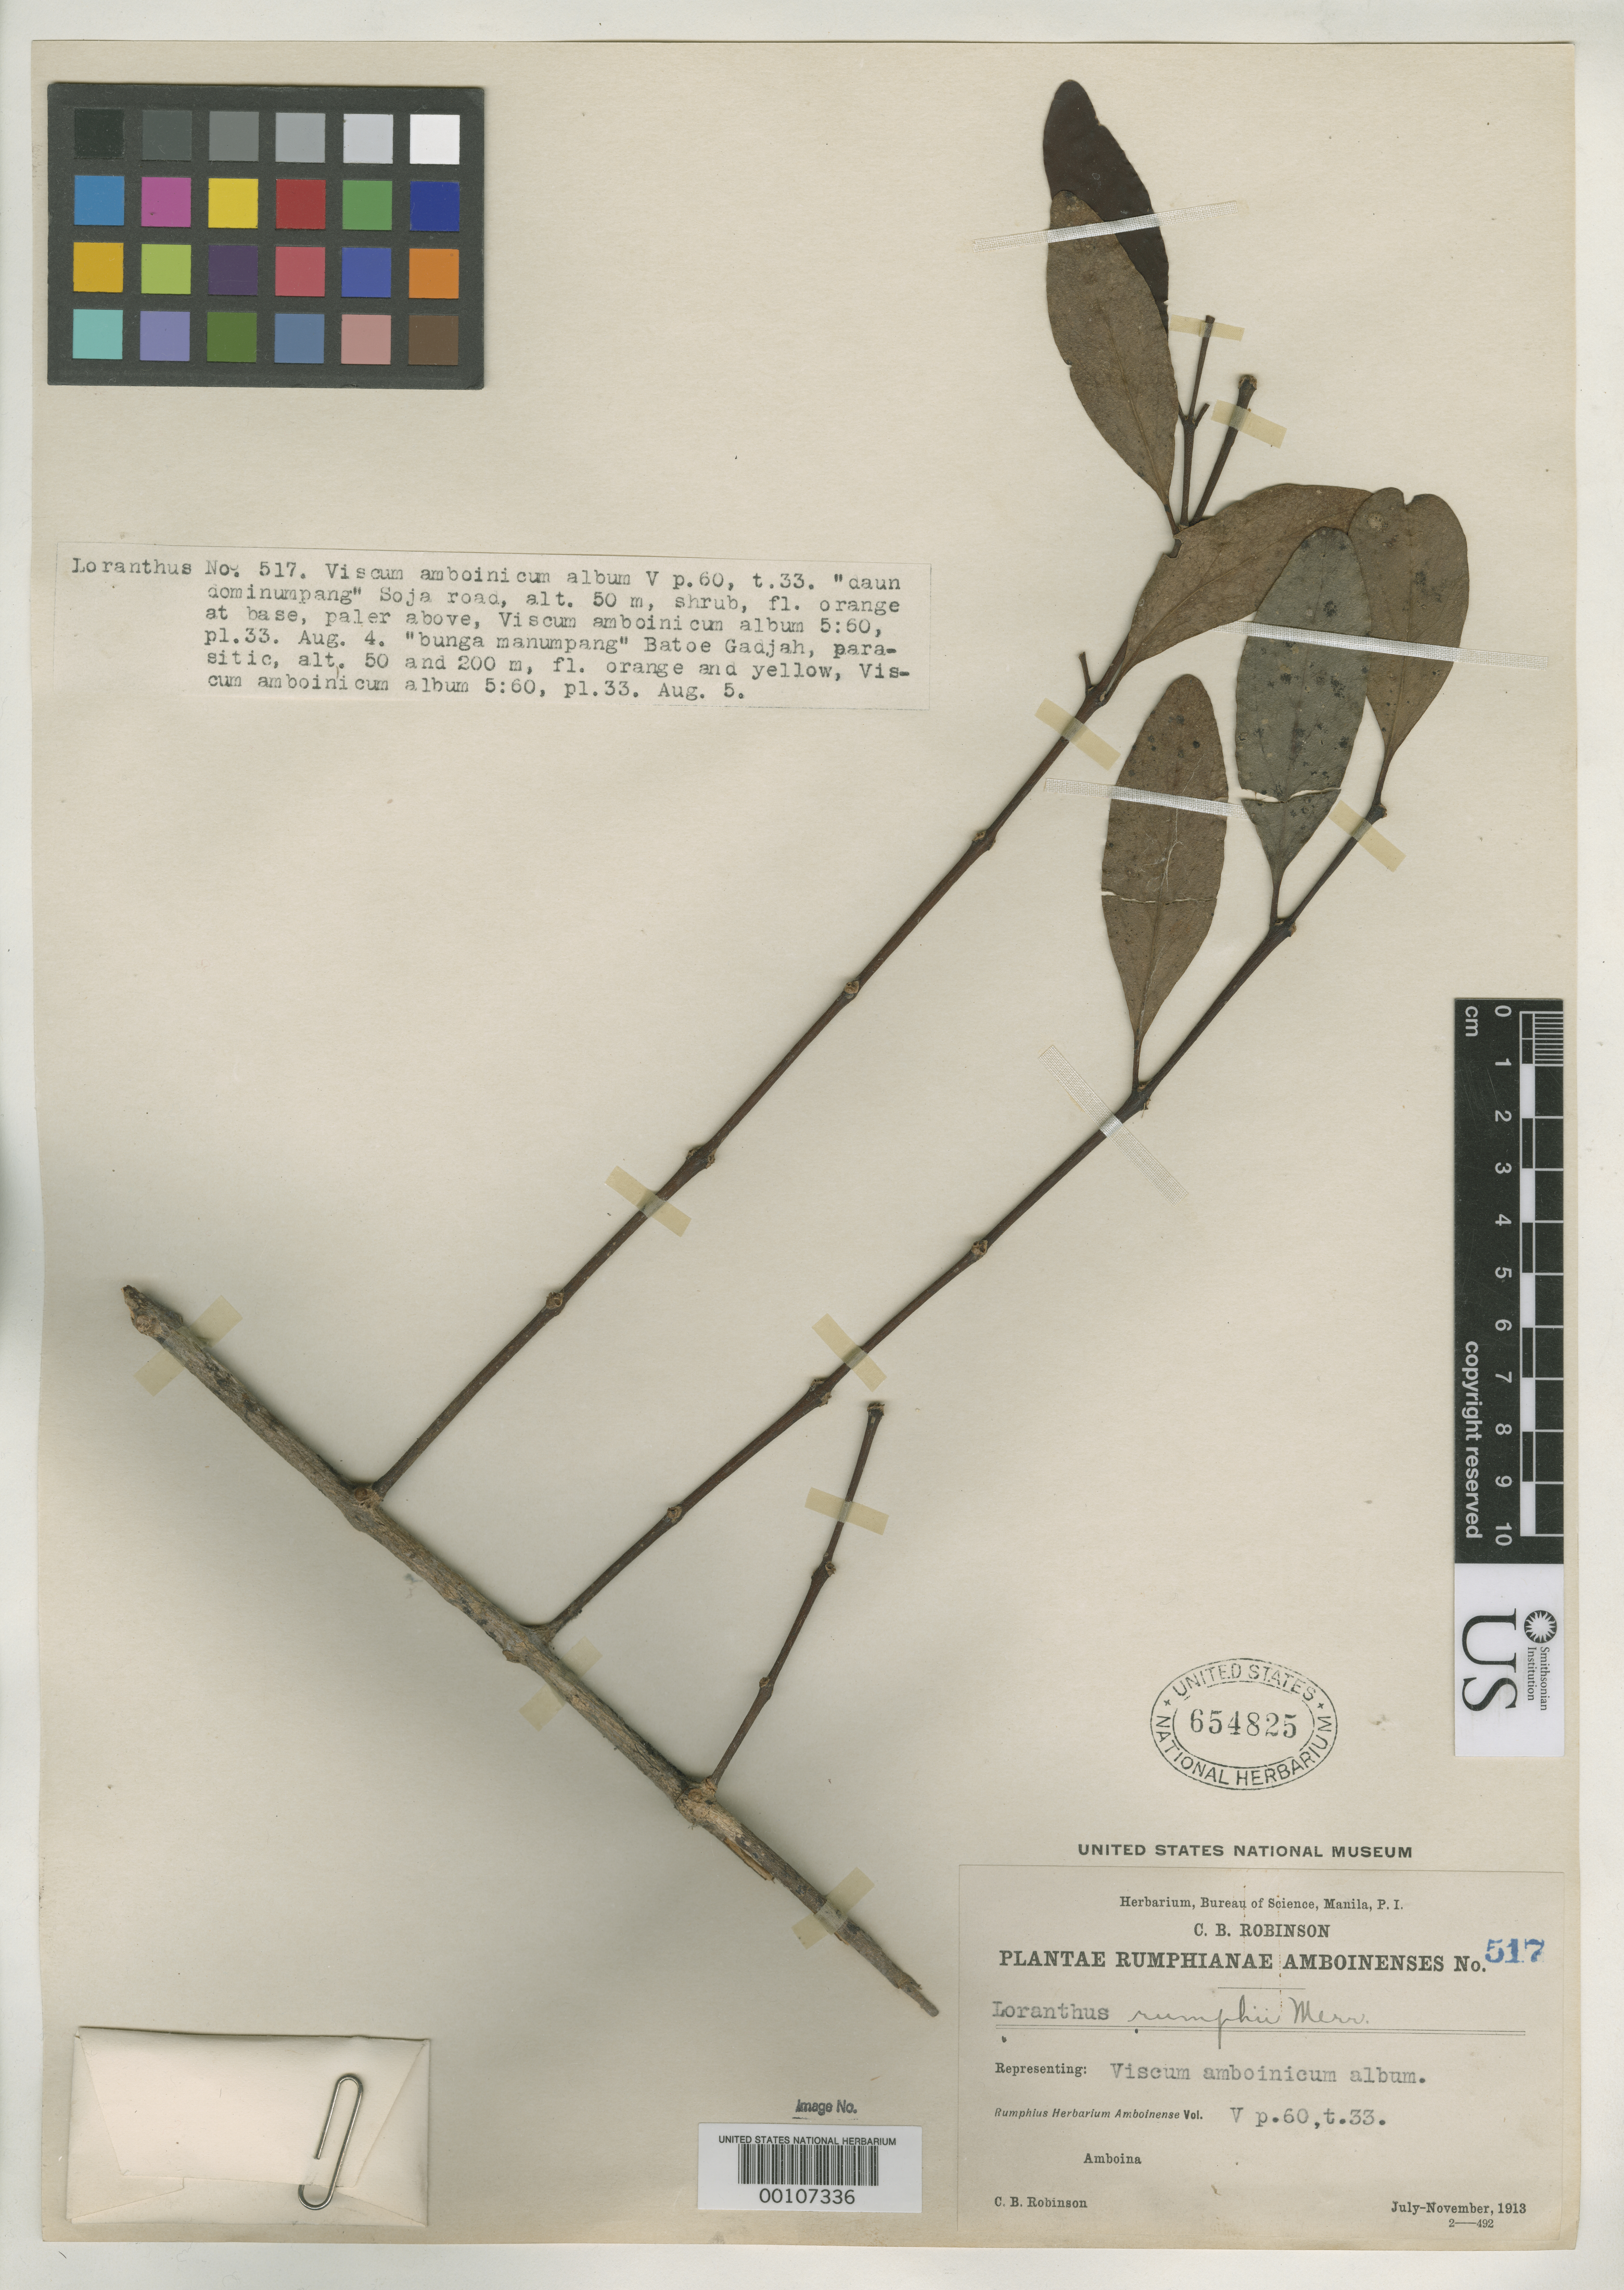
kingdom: Plantae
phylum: Tracheophyta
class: Magnoliopsida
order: Santalales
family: Loranthaceae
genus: Loranthus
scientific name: Loranthus rumphii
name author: Merr.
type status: Type Collection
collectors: C. Robinson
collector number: Pl. Rumph. Amb. 517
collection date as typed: Jul 1913 to -- Nov 1913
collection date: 1913-07/1913-11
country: Indonesia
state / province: Maluku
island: Amboina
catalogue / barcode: US 654825